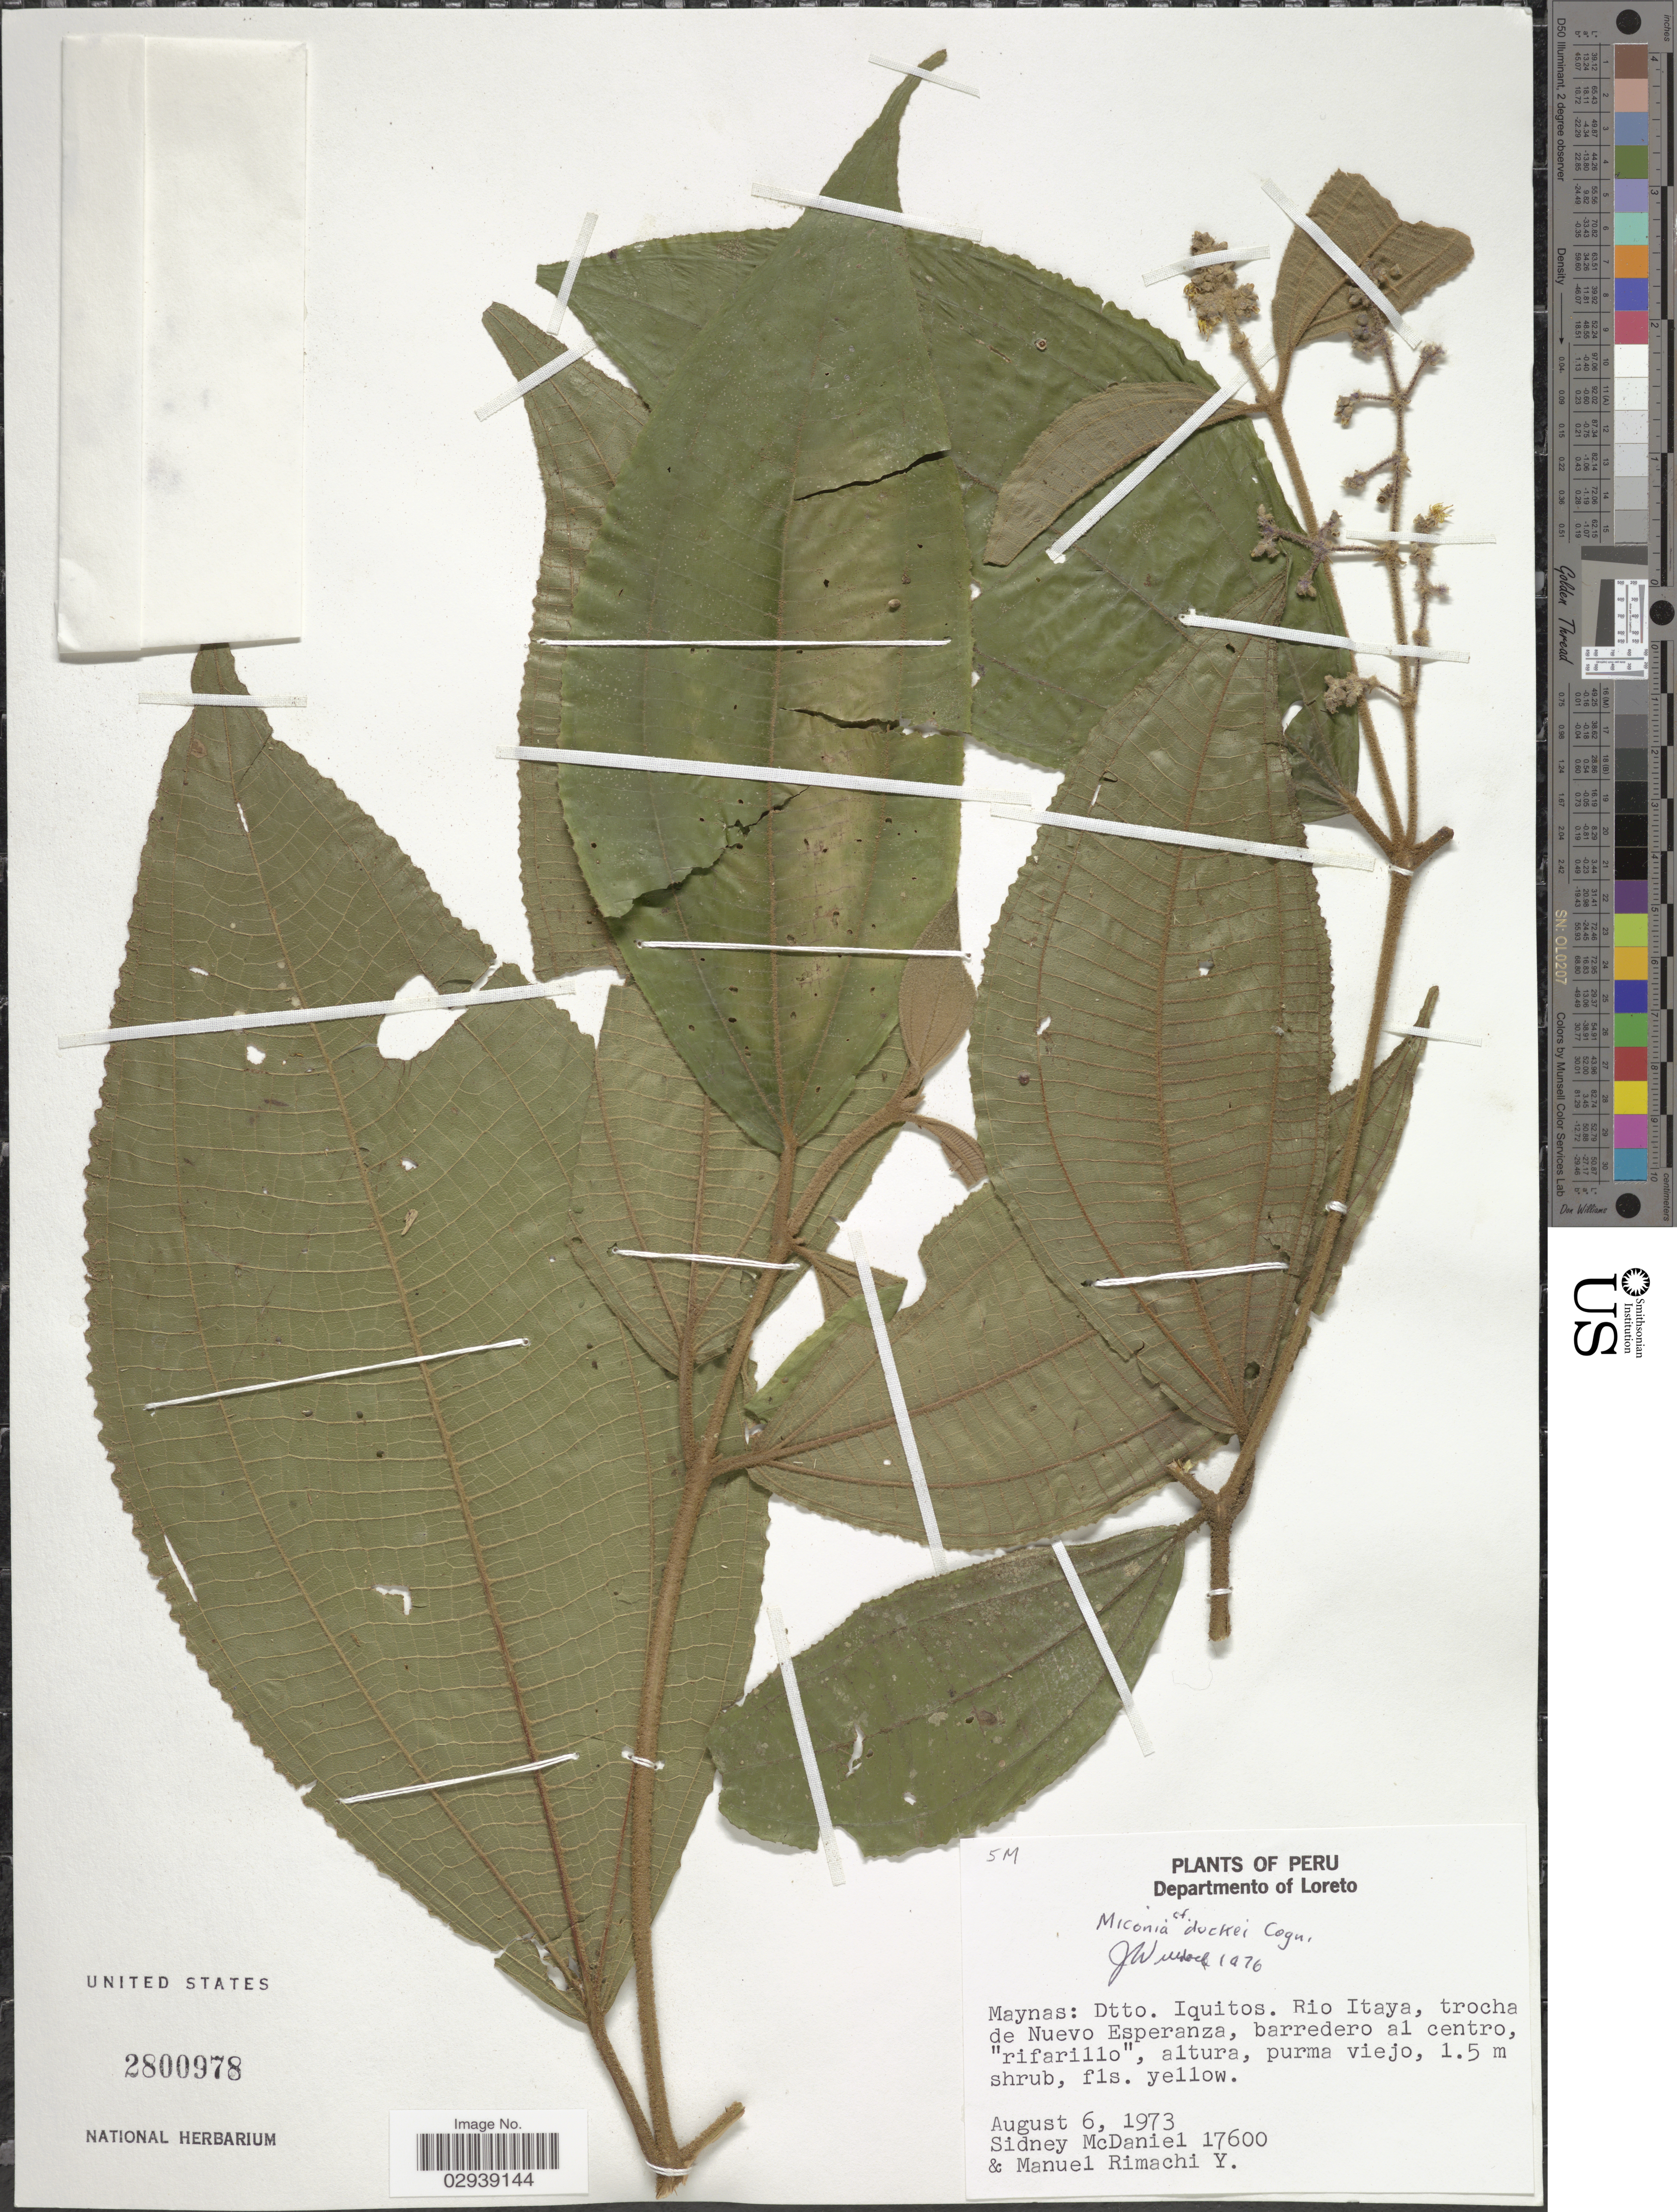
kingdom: Plantae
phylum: Tracheophyta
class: Magnoliopsida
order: Myrtales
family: Melastomataceae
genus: Miconia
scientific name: Miconia duckei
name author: Cogn.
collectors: S. McDaniel & M. Rimachi Y.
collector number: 17600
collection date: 1973-08-06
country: Peru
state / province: Loreto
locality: Departmento of Loreto. Maynas: Dtto. Iquitos. Rio Itaya, trocha de Nuevo Esperanza, barredero al centro.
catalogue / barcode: US 2800978